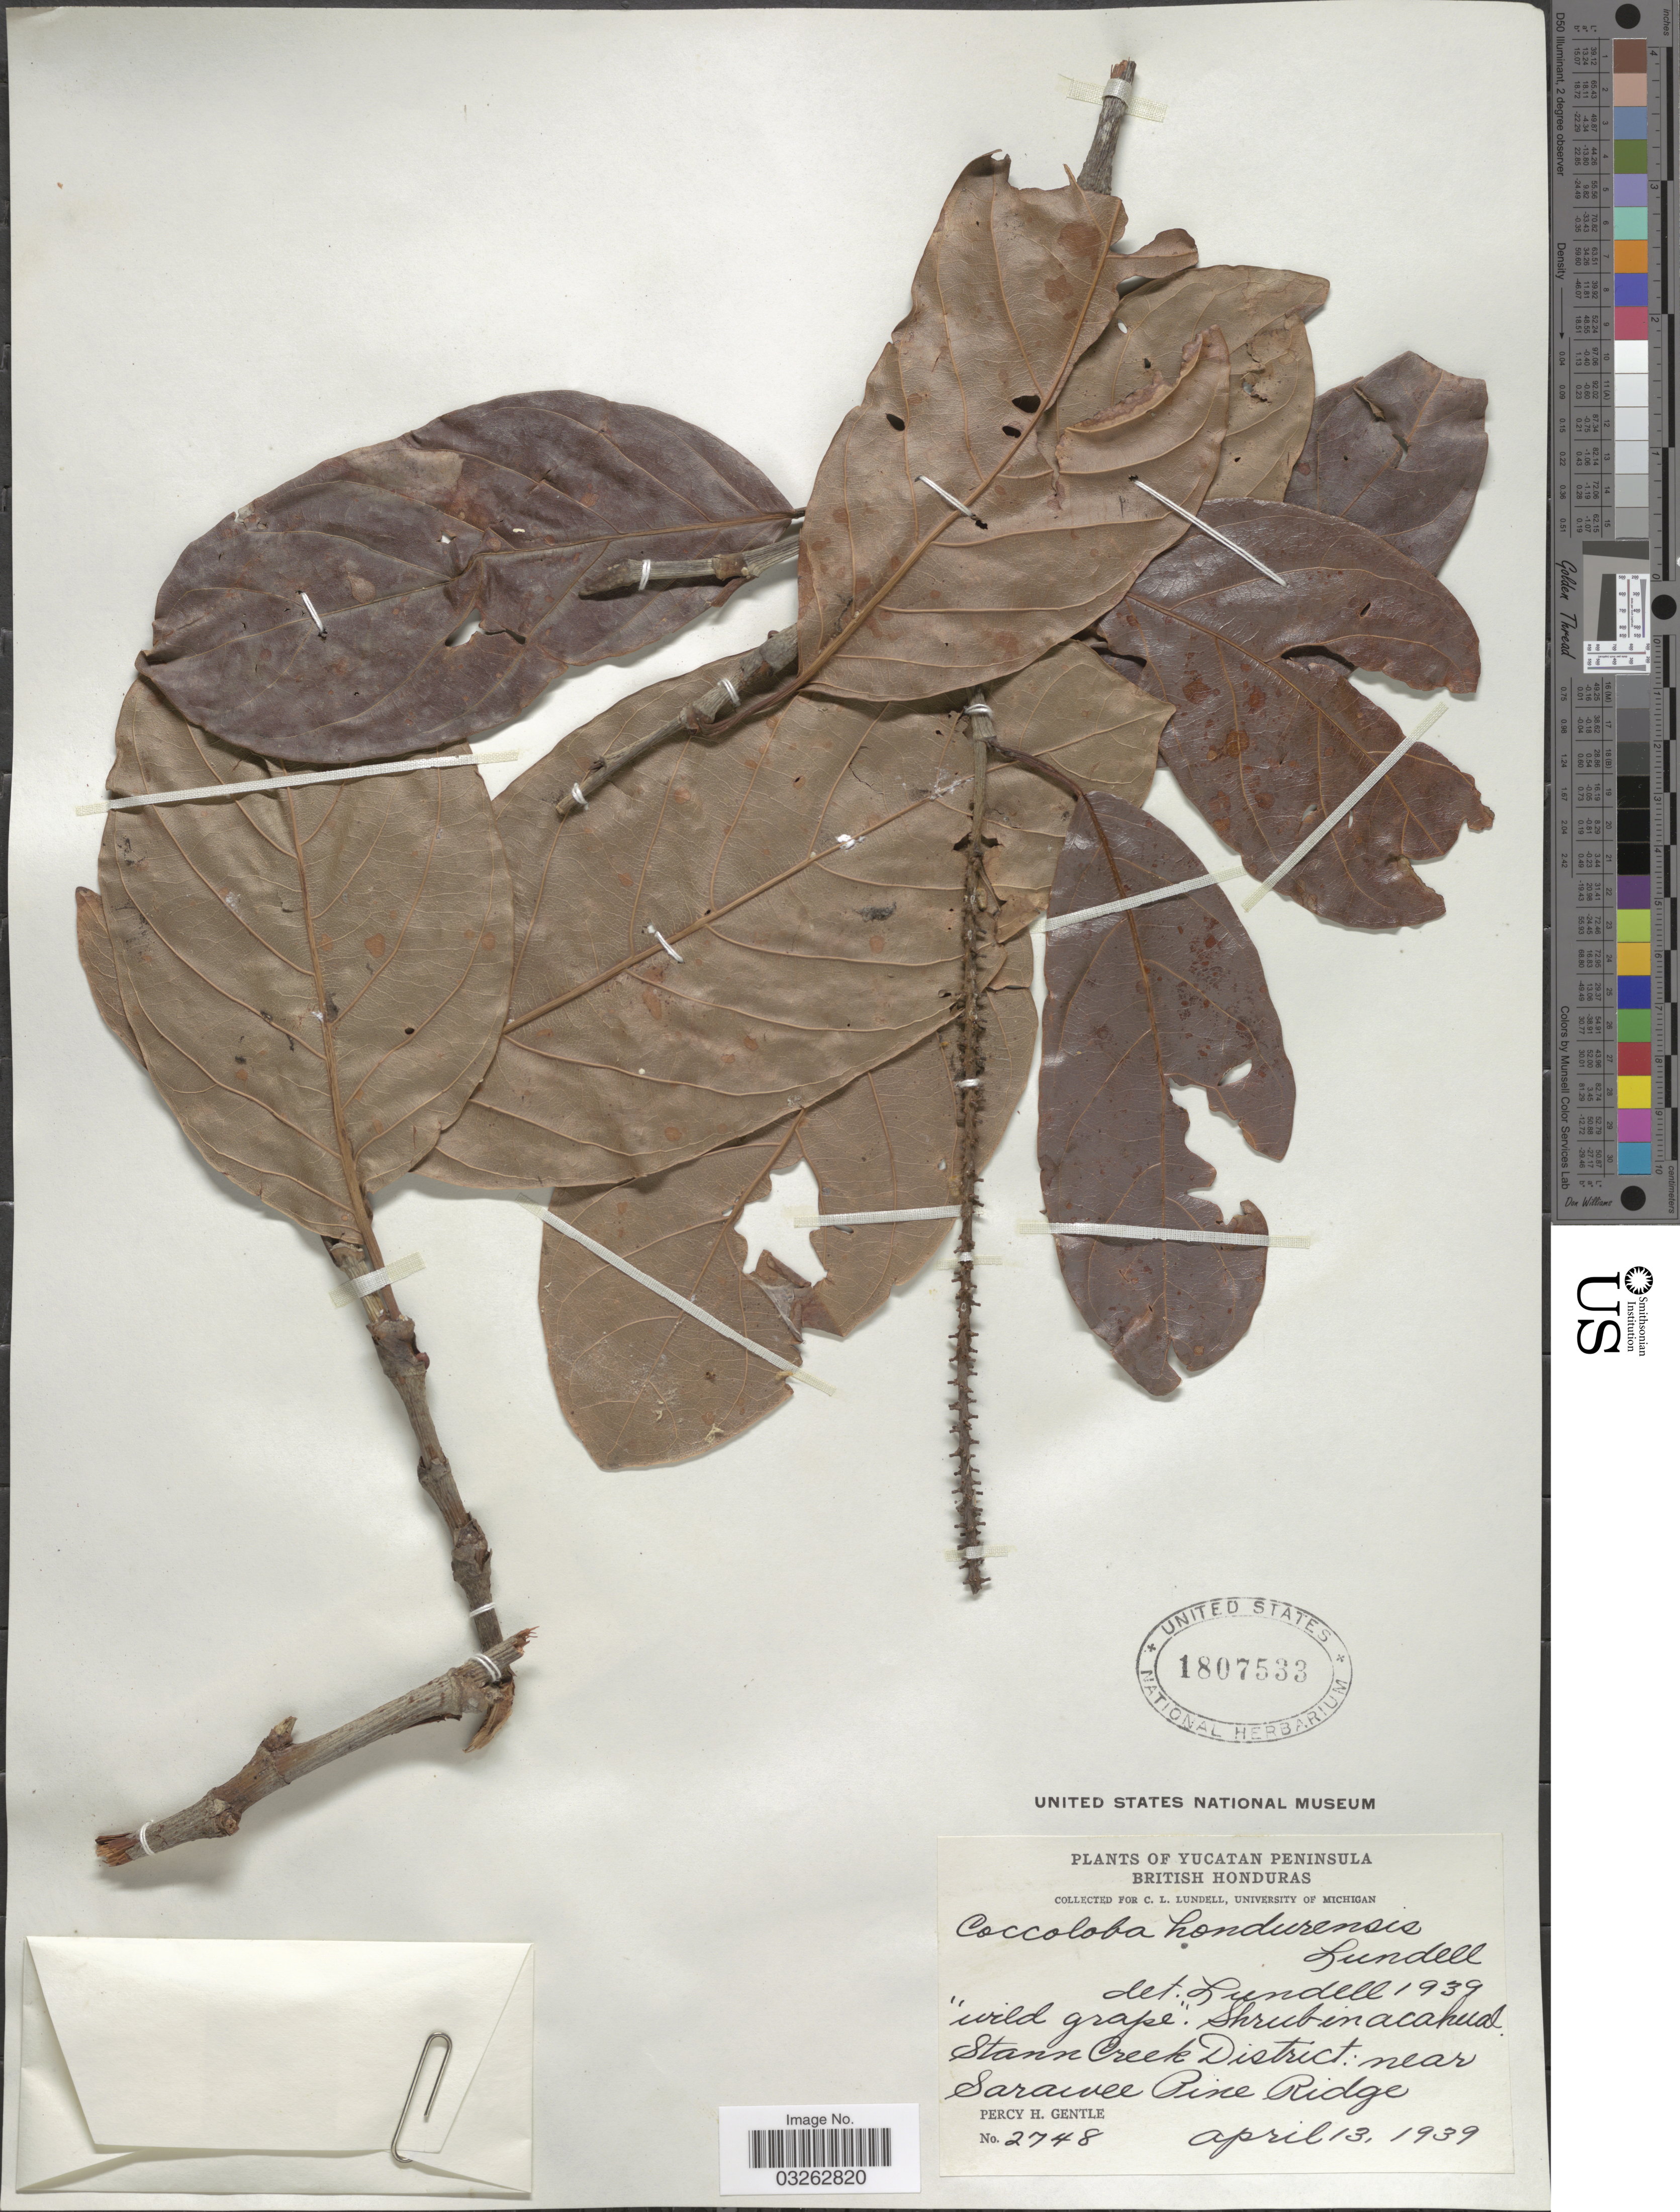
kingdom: Plantae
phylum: Tracheophyta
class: Magnoliopsida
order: Caryophyllales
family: Polygonaceae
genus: Coccoloba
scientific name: Coccoloba hondurensis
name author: Lundell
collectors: P. H. Gentle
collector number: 2748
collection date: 1939-04-13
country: Belize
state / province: Stann Creek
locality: Yucatan Peninsula. British Honduras. Stann Creek District: near Sarawee Pine Ridge.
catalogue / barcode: US 1807533